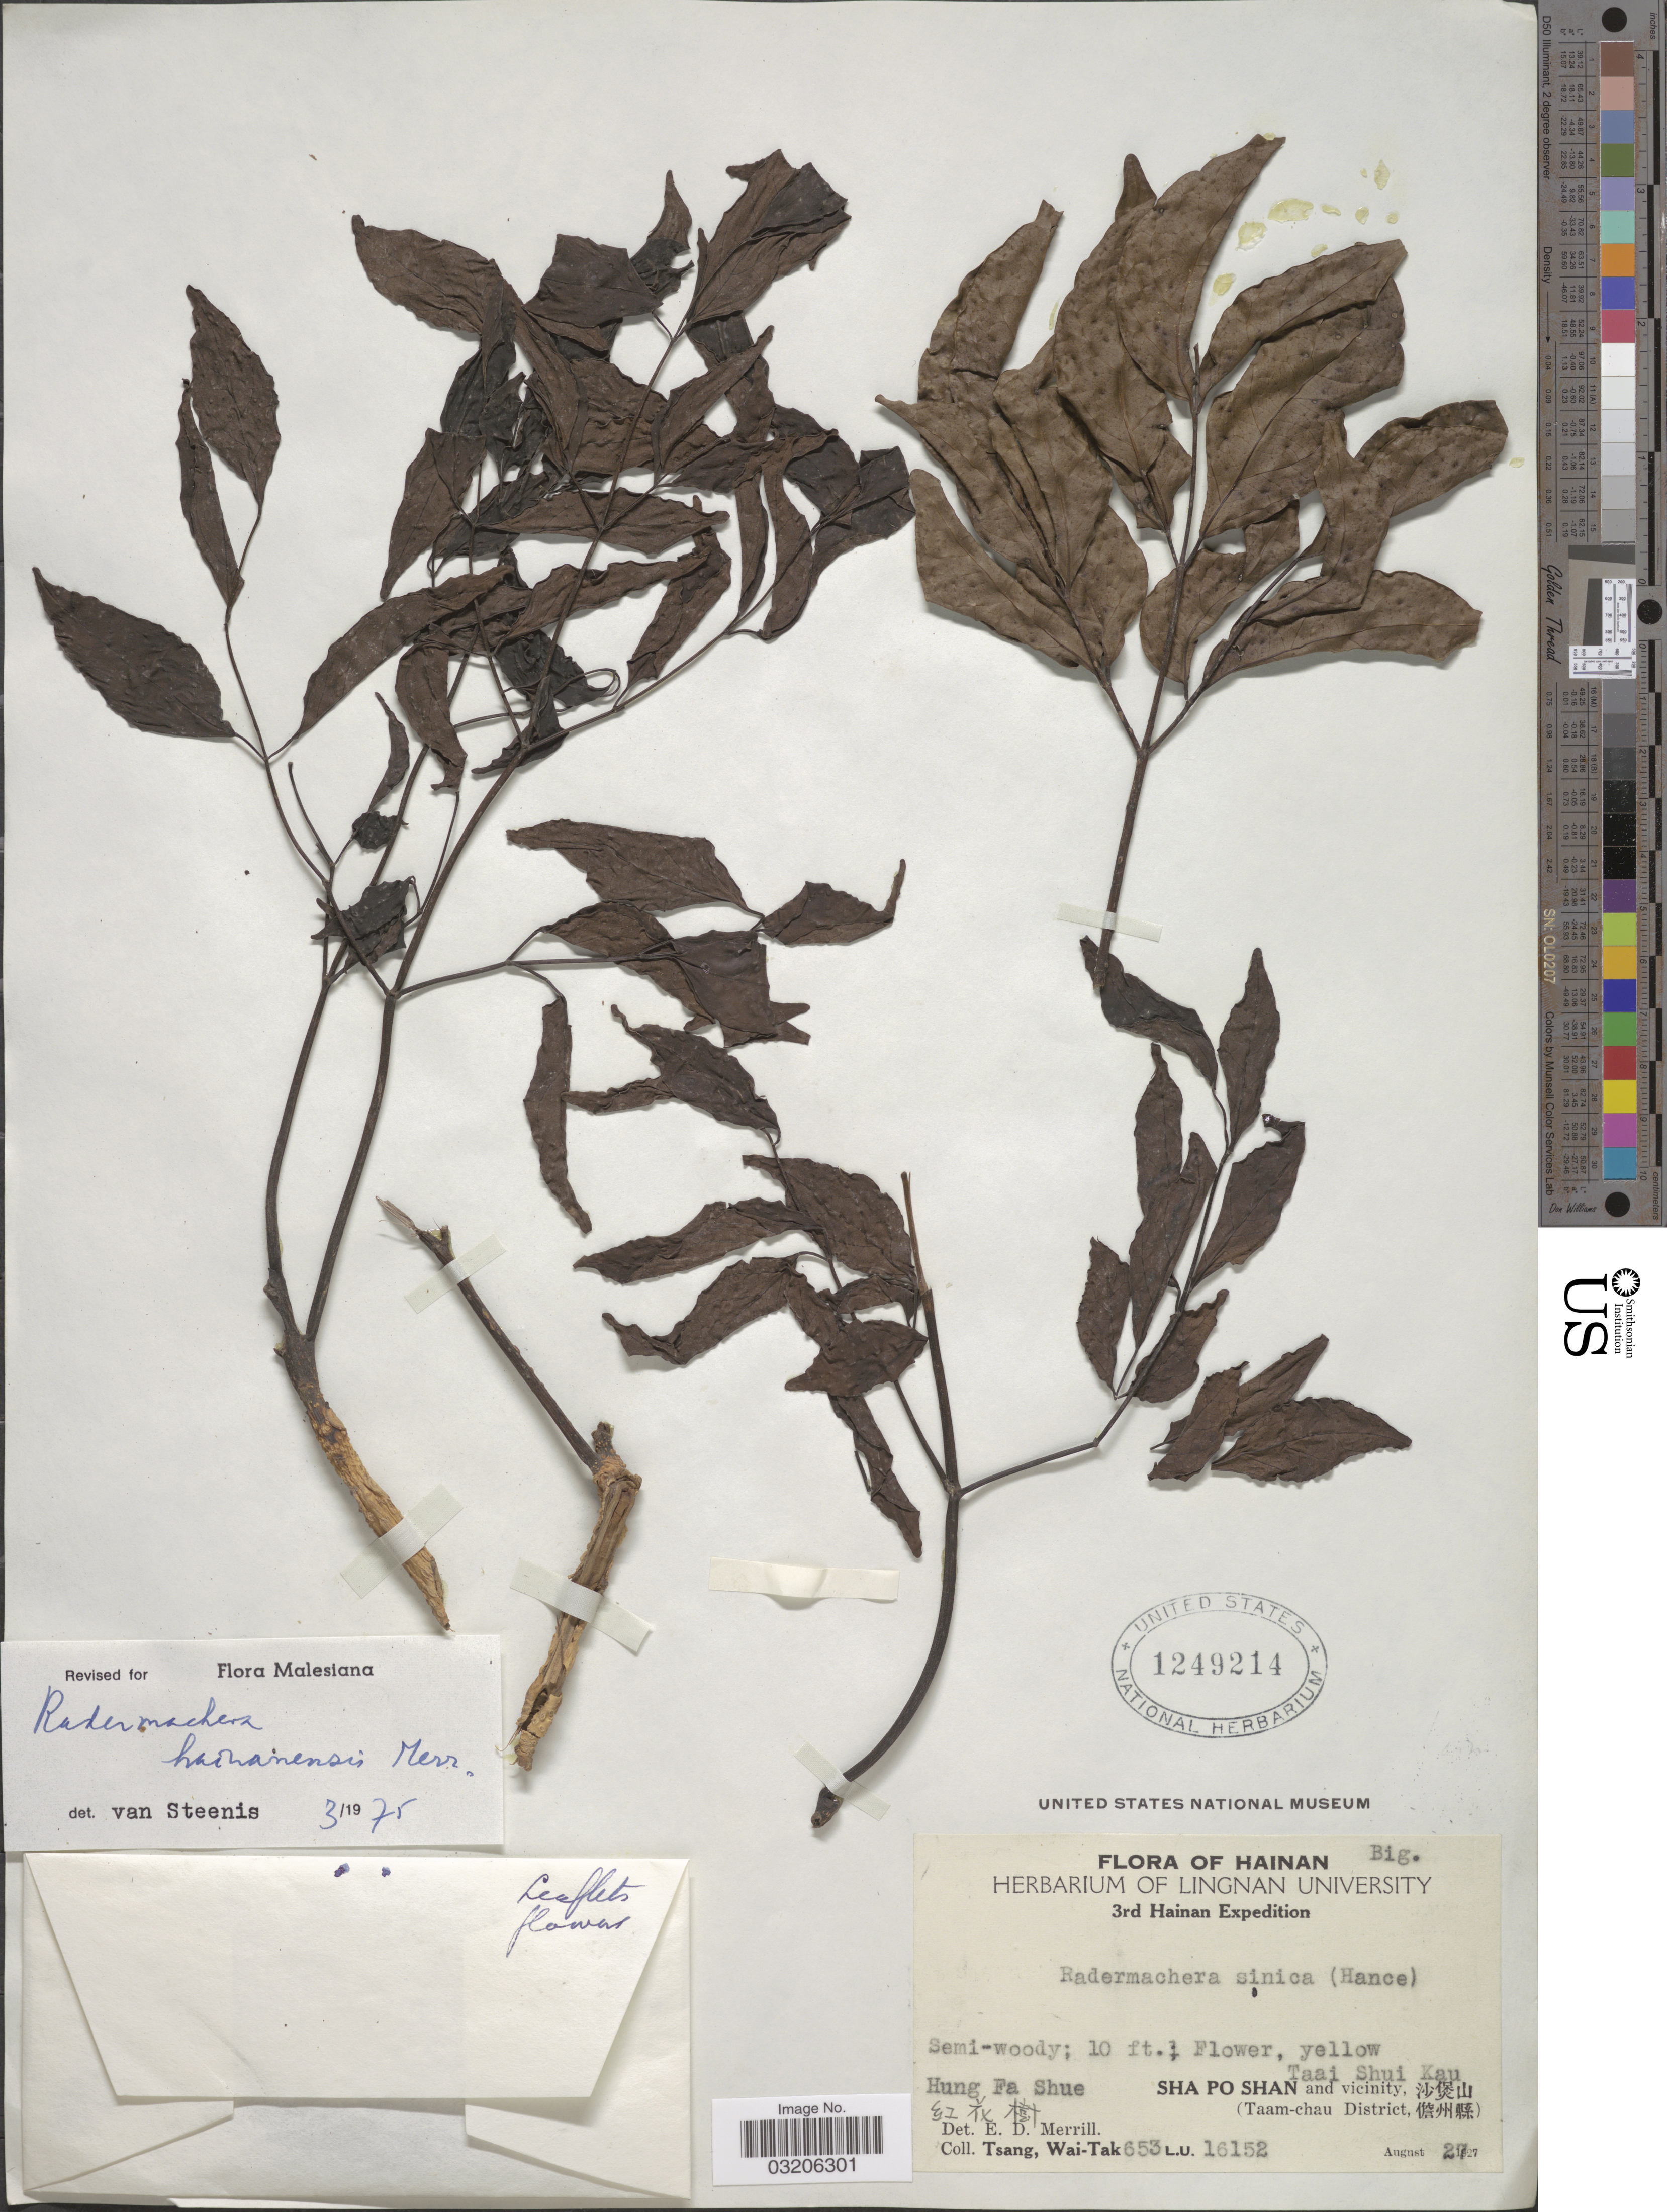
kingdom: Plantae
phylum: Tracheophyta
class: Magnoliopsida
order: Lamiales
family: Bignoniaceae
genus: Radermachera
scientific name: Radermachera hainanensis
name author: Merr.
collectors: W. T. Tsang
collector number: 653 L.U.16152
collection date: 1927-08-27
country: China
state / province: Hainan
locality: Taai Shui Kau, Hung Fa Shue, Sha Po Shan and vicinity, X, (Taam Chau District, X).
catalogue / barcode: US 1249214